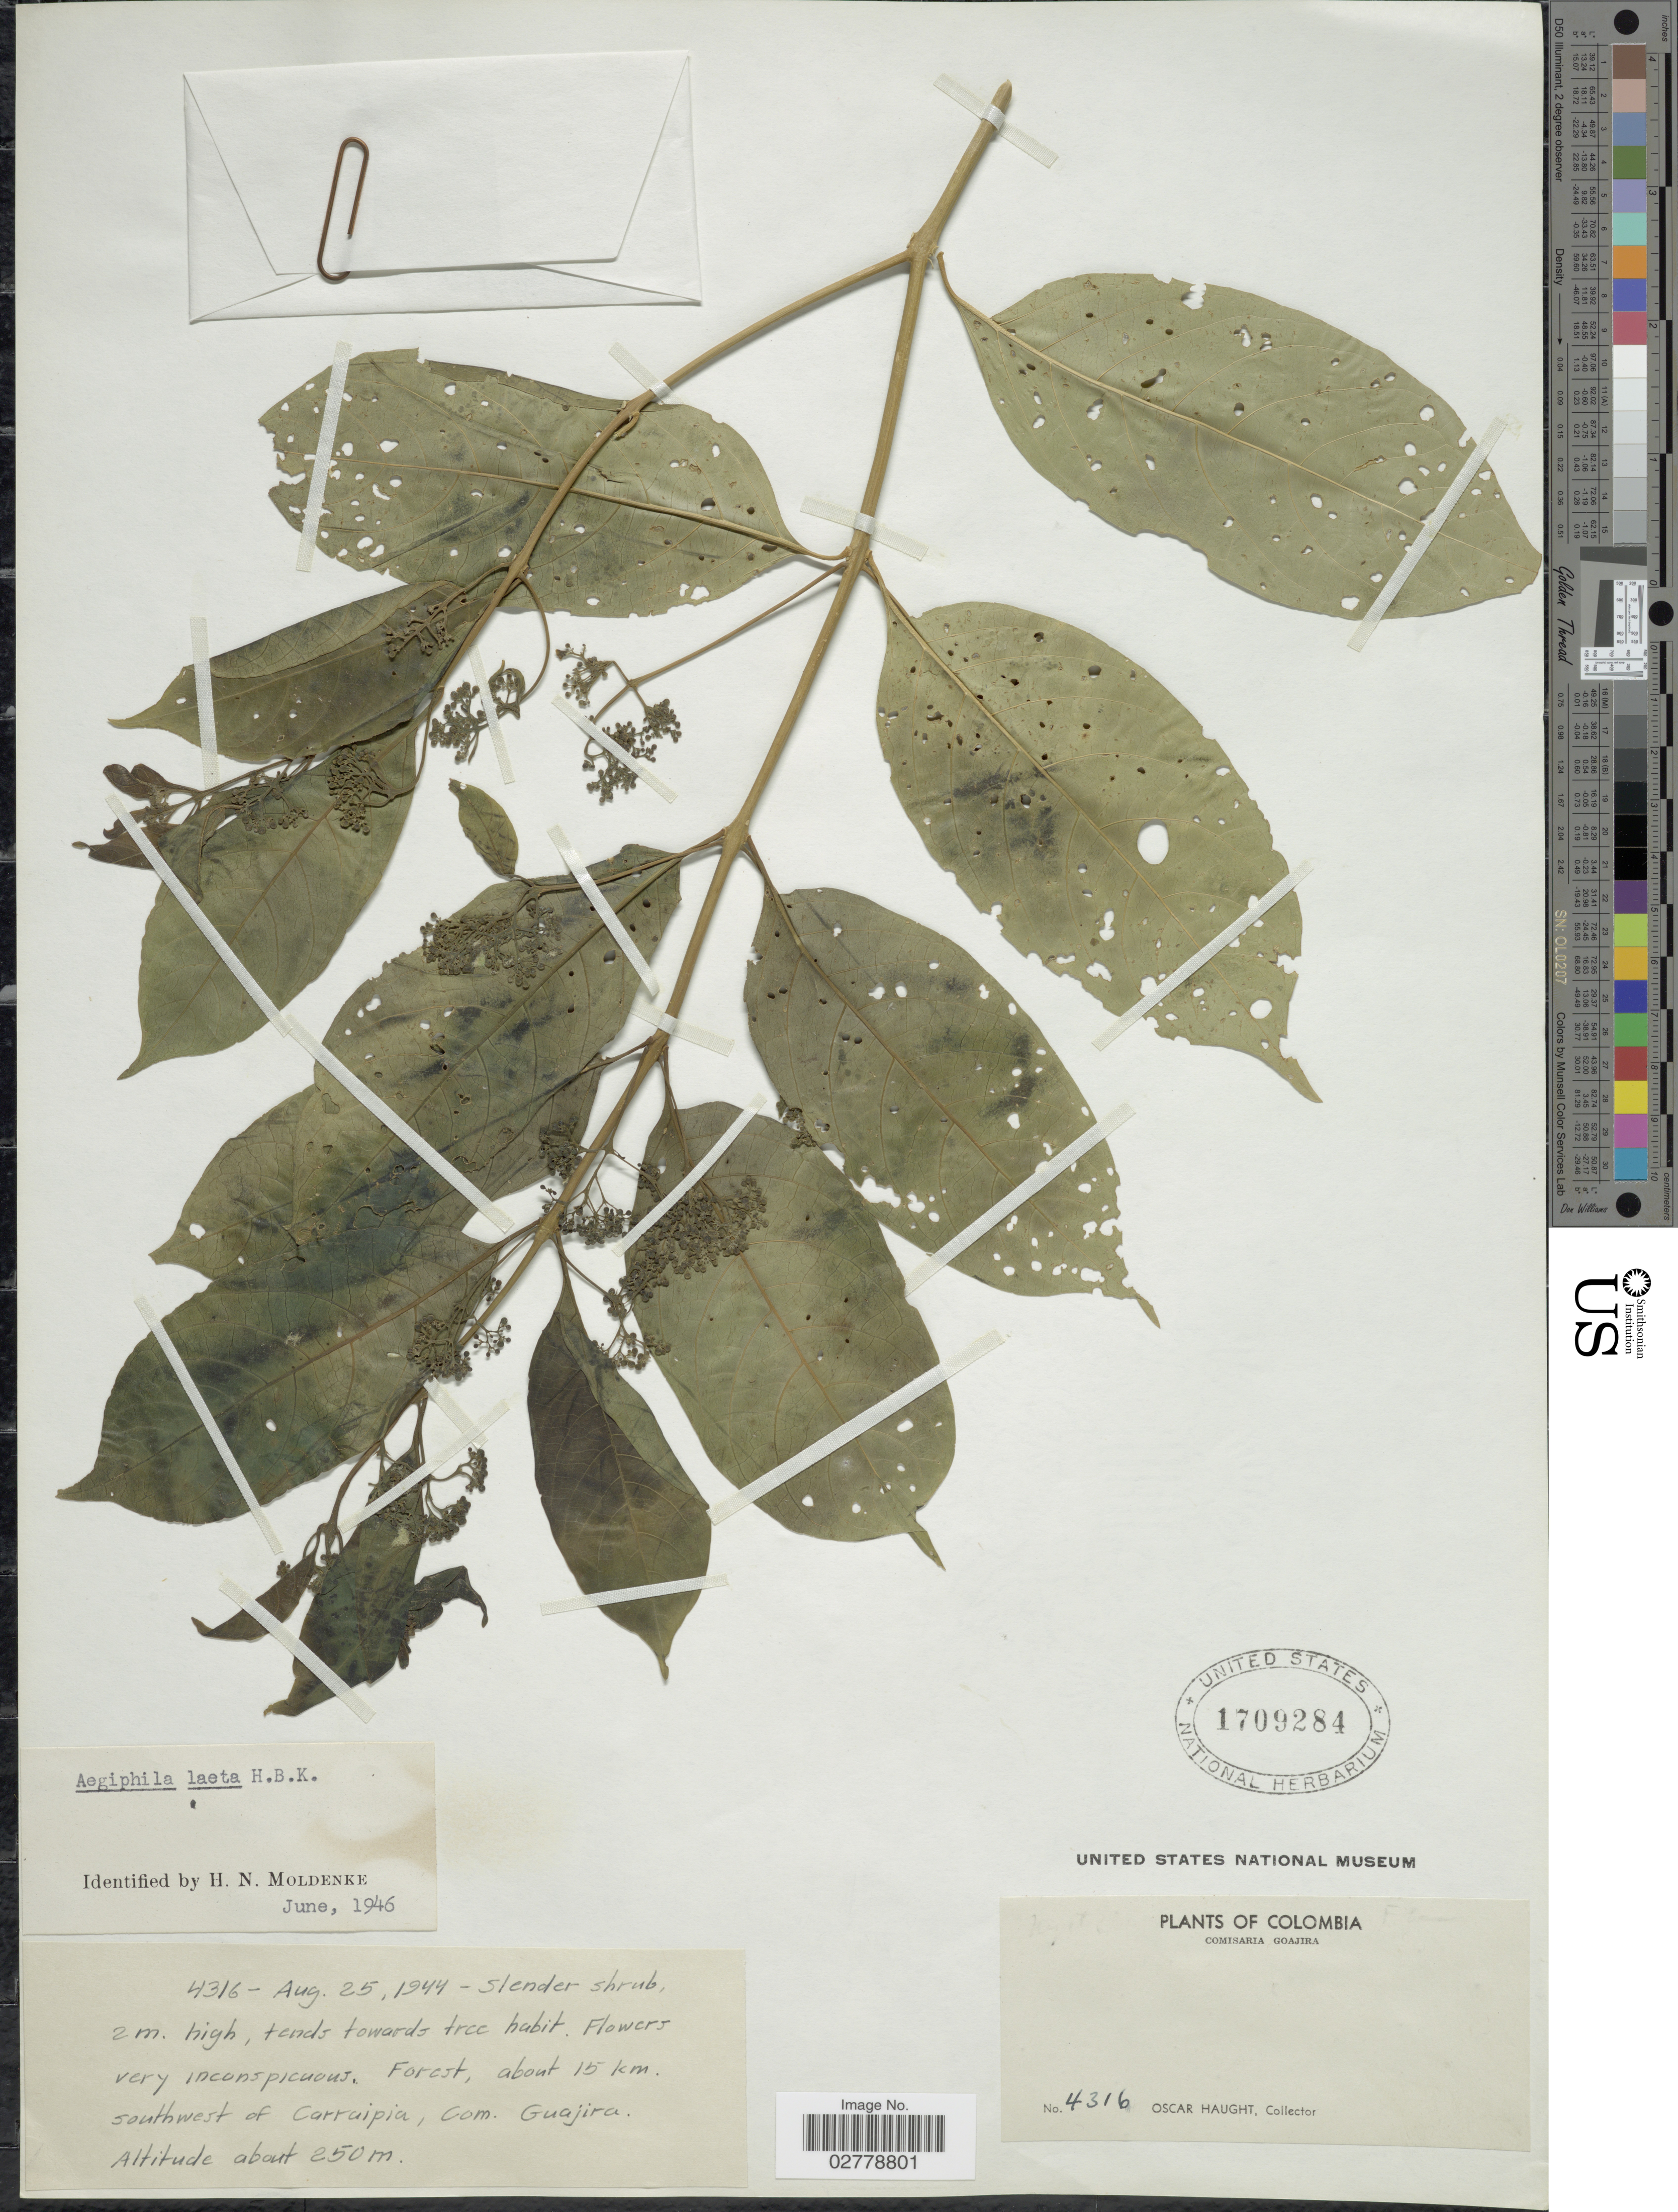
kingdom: Plantae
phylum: Tracheophyta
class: Magnoliopsida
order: Lamiales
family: Lamiaceae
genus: Aegiphila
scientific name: Aegiphila laeta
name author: Kunth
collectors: O. L. Haught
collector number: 4316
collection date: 1944-08-25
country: Colombia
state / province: La Guajira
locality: Comisaria Goajira, about 15 km. southwest of Carruipia.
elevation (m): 250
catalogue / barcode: US 1709284